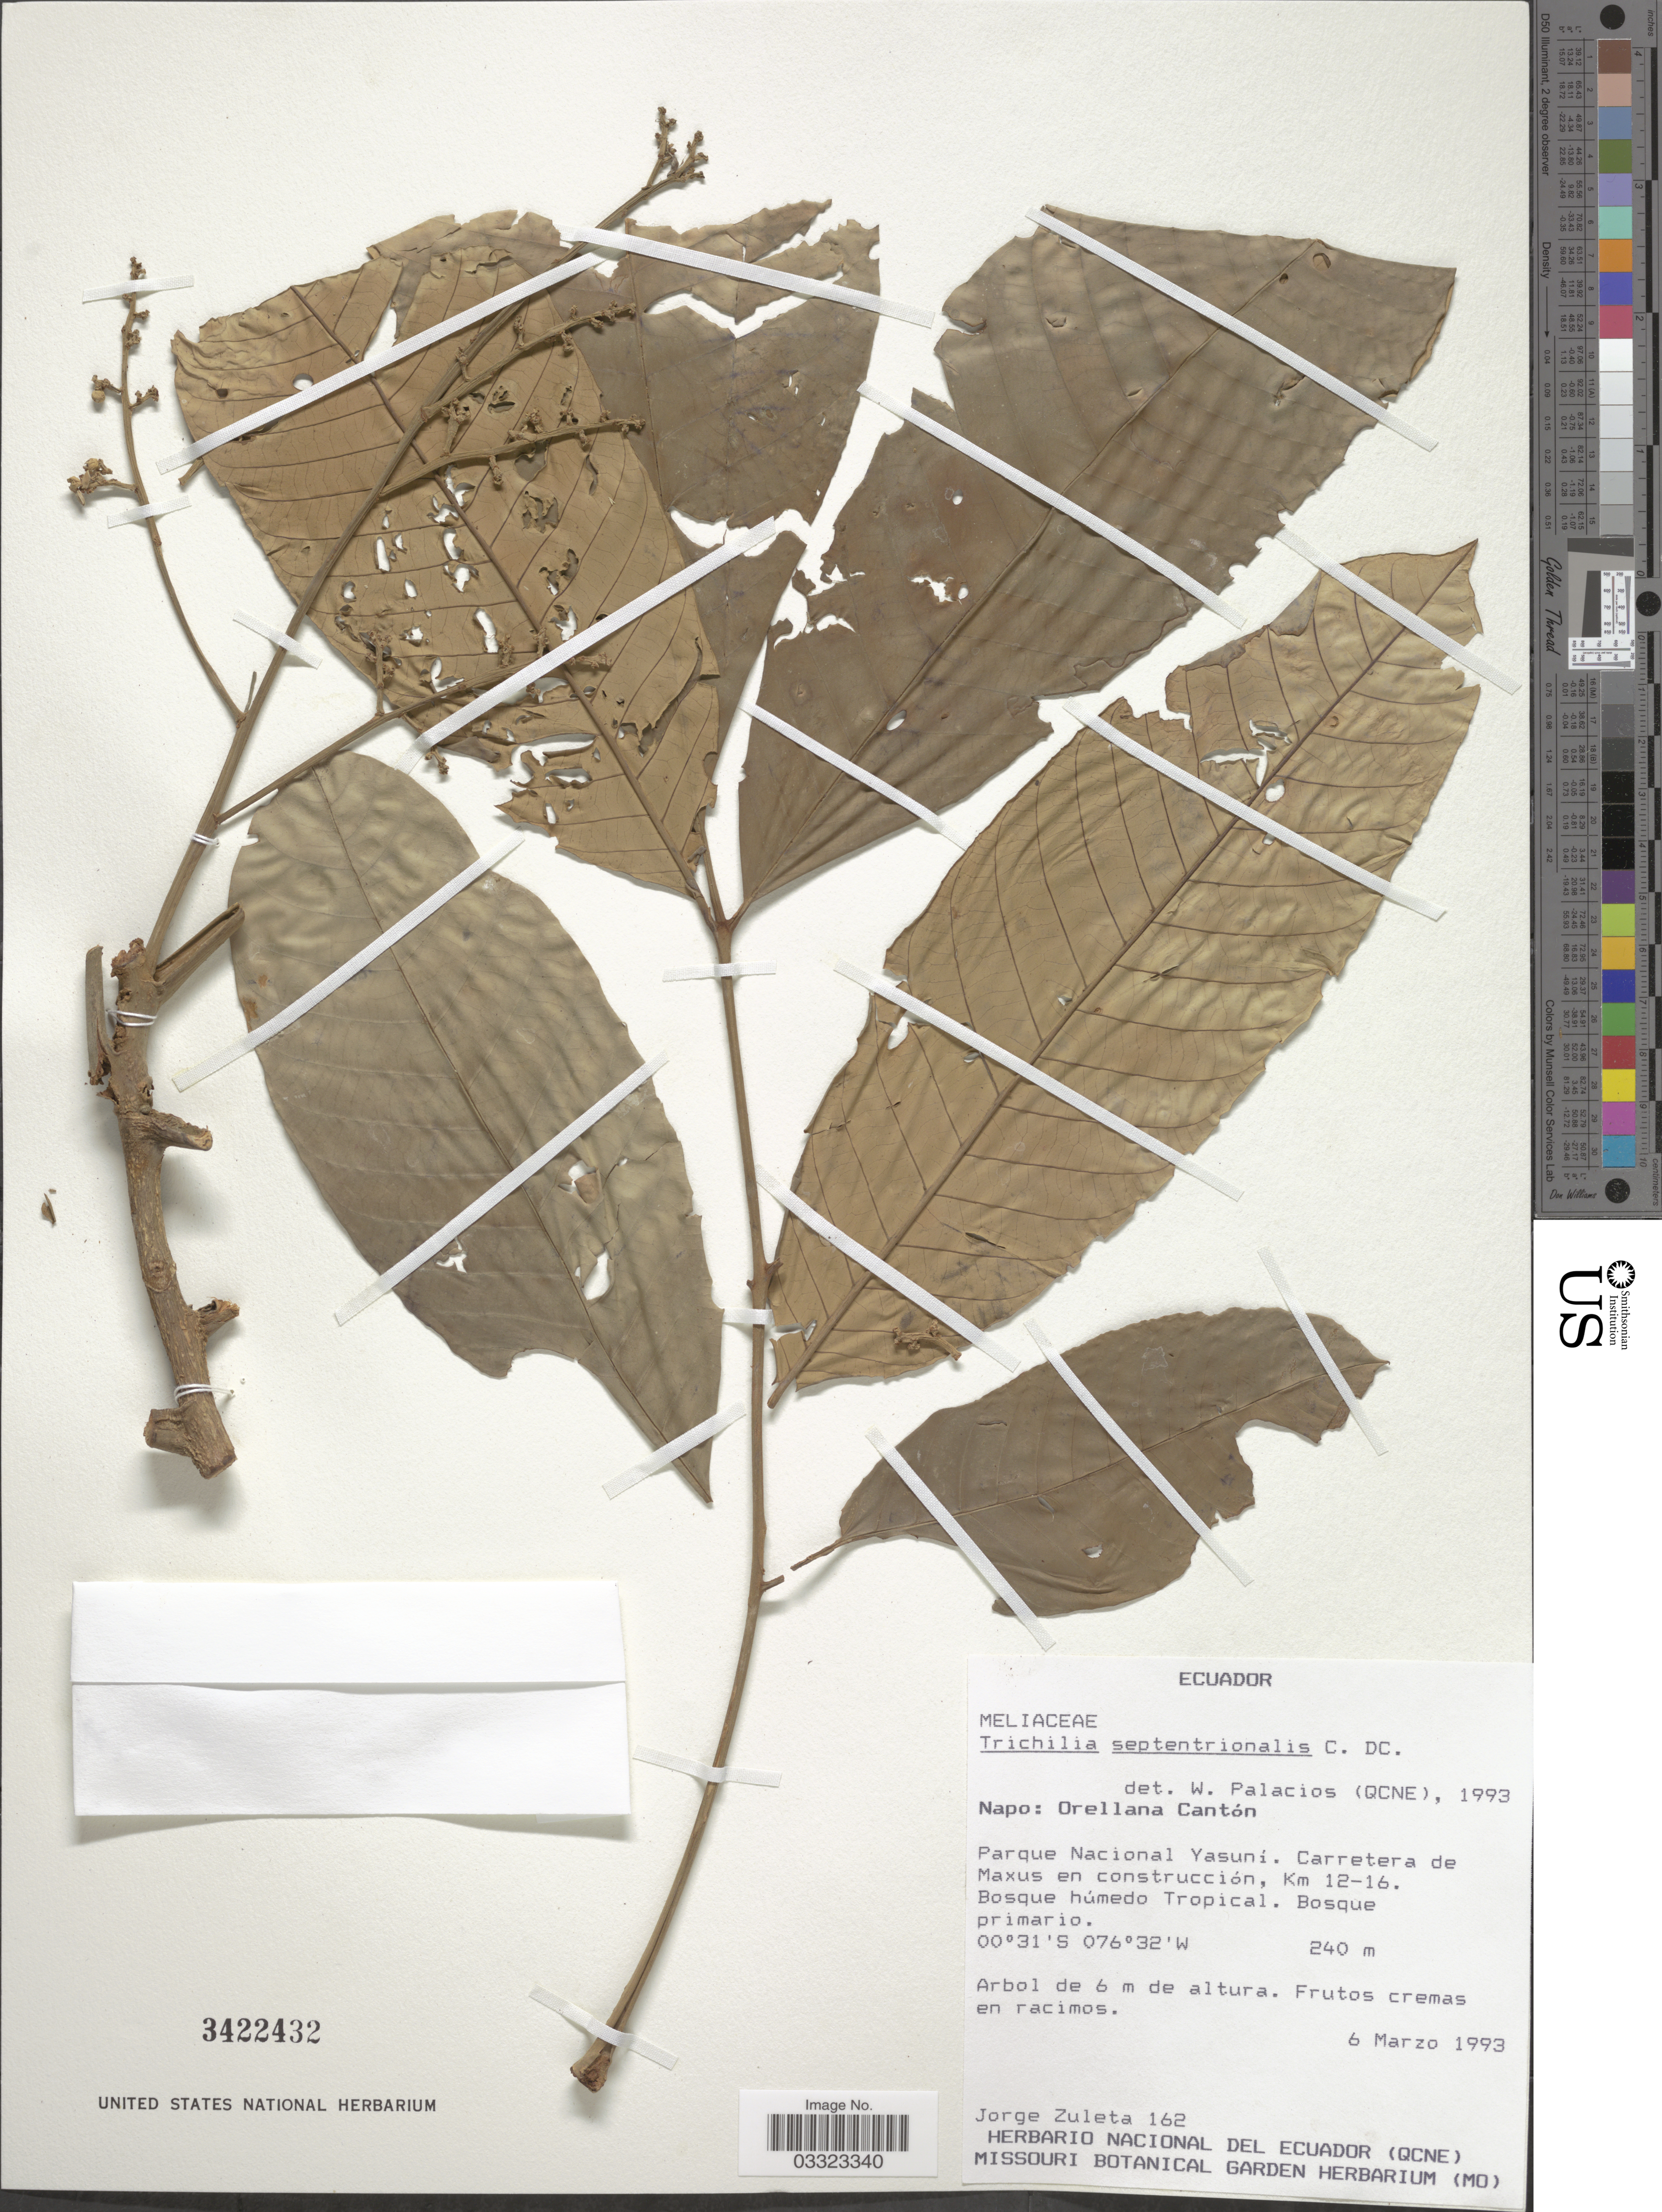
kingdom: Plantae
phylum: Tracheophyta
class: Magnoliopsida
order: Sapindales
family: Meliaceae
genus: Trichilia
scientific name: Trichilia septentrionalis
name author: C. DC.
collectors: J. Zuleta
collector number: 162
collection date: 1993-03-06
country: Ecuador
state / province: Napo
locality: Orellana Cantón, Parque Nacional Yasuní. Carretera de Maxus en construcción, Km 12-16.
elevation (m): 240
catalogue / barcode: US 3422432